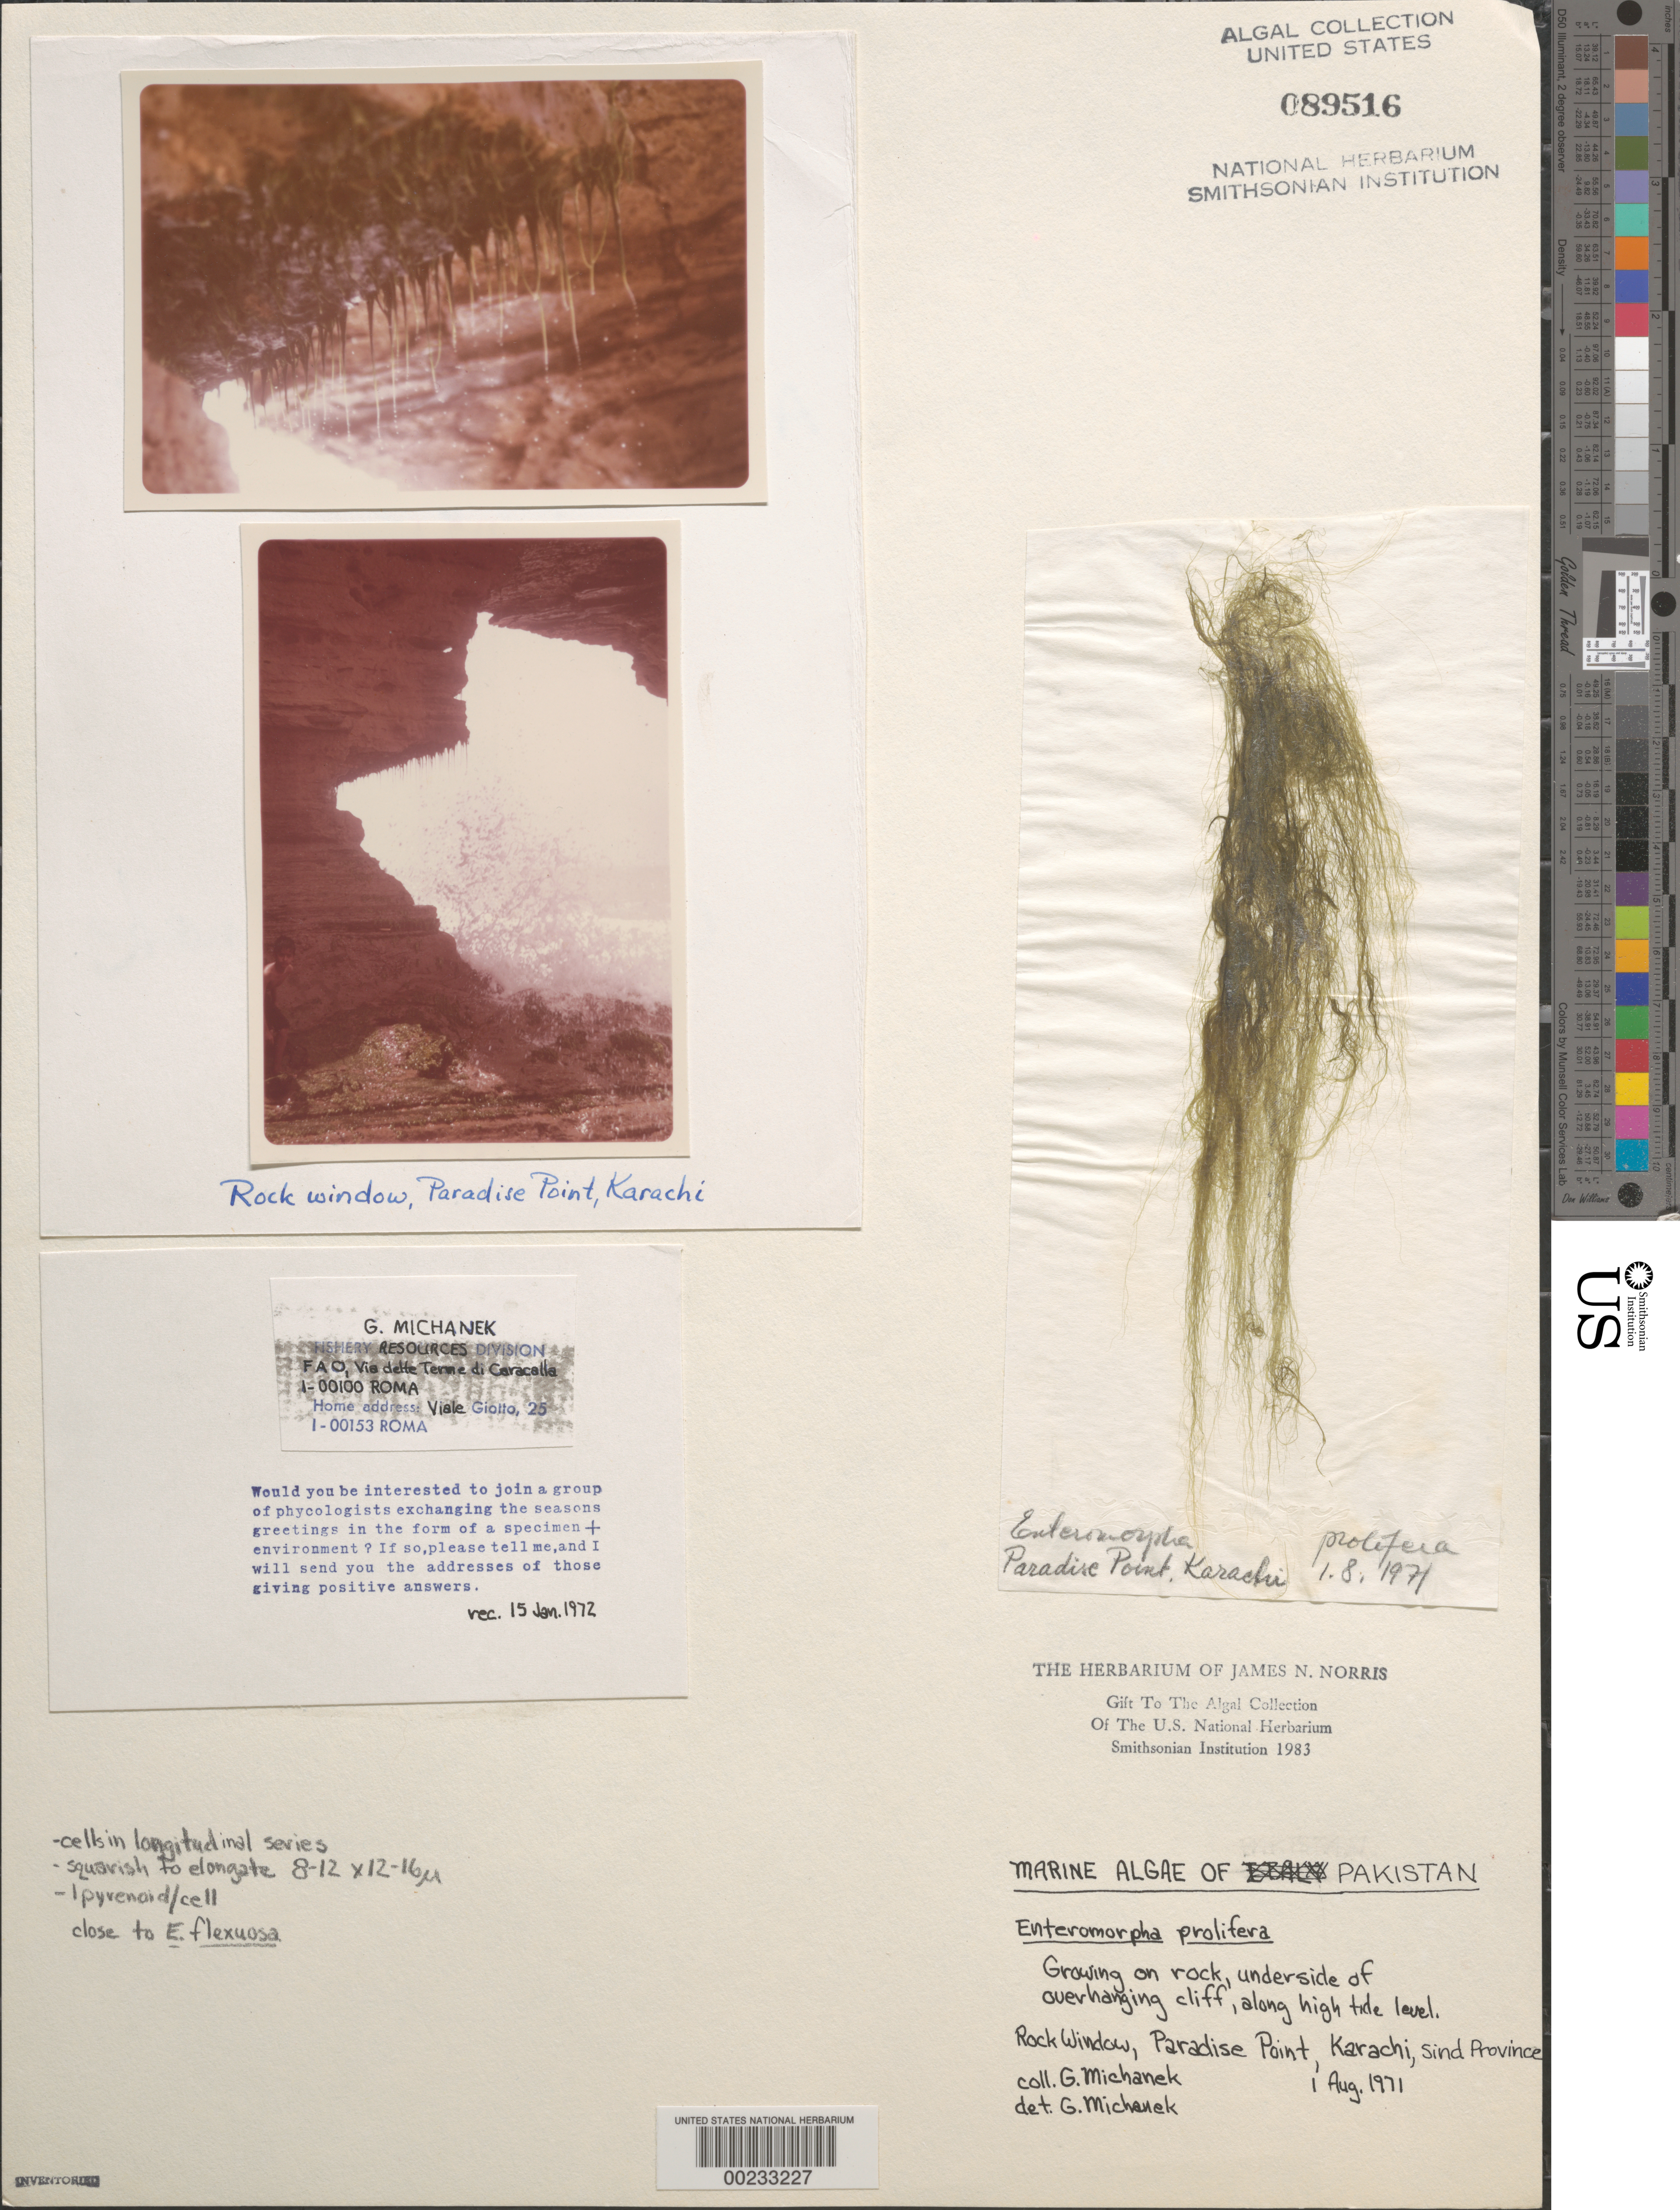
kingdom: Plantae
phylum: Chlorophyta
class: Ulvophyceae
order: Ulvales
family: Ulvaceae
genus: Ulva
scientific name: Ulva prolifera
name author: O.F. Müller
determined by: Algae name updating Project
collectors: G. Michanek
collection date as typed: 01 Aug 1971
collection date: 1971-08-01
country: Pakistan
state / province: Sindh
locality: Paradise point, karachi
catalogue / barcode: US 89516